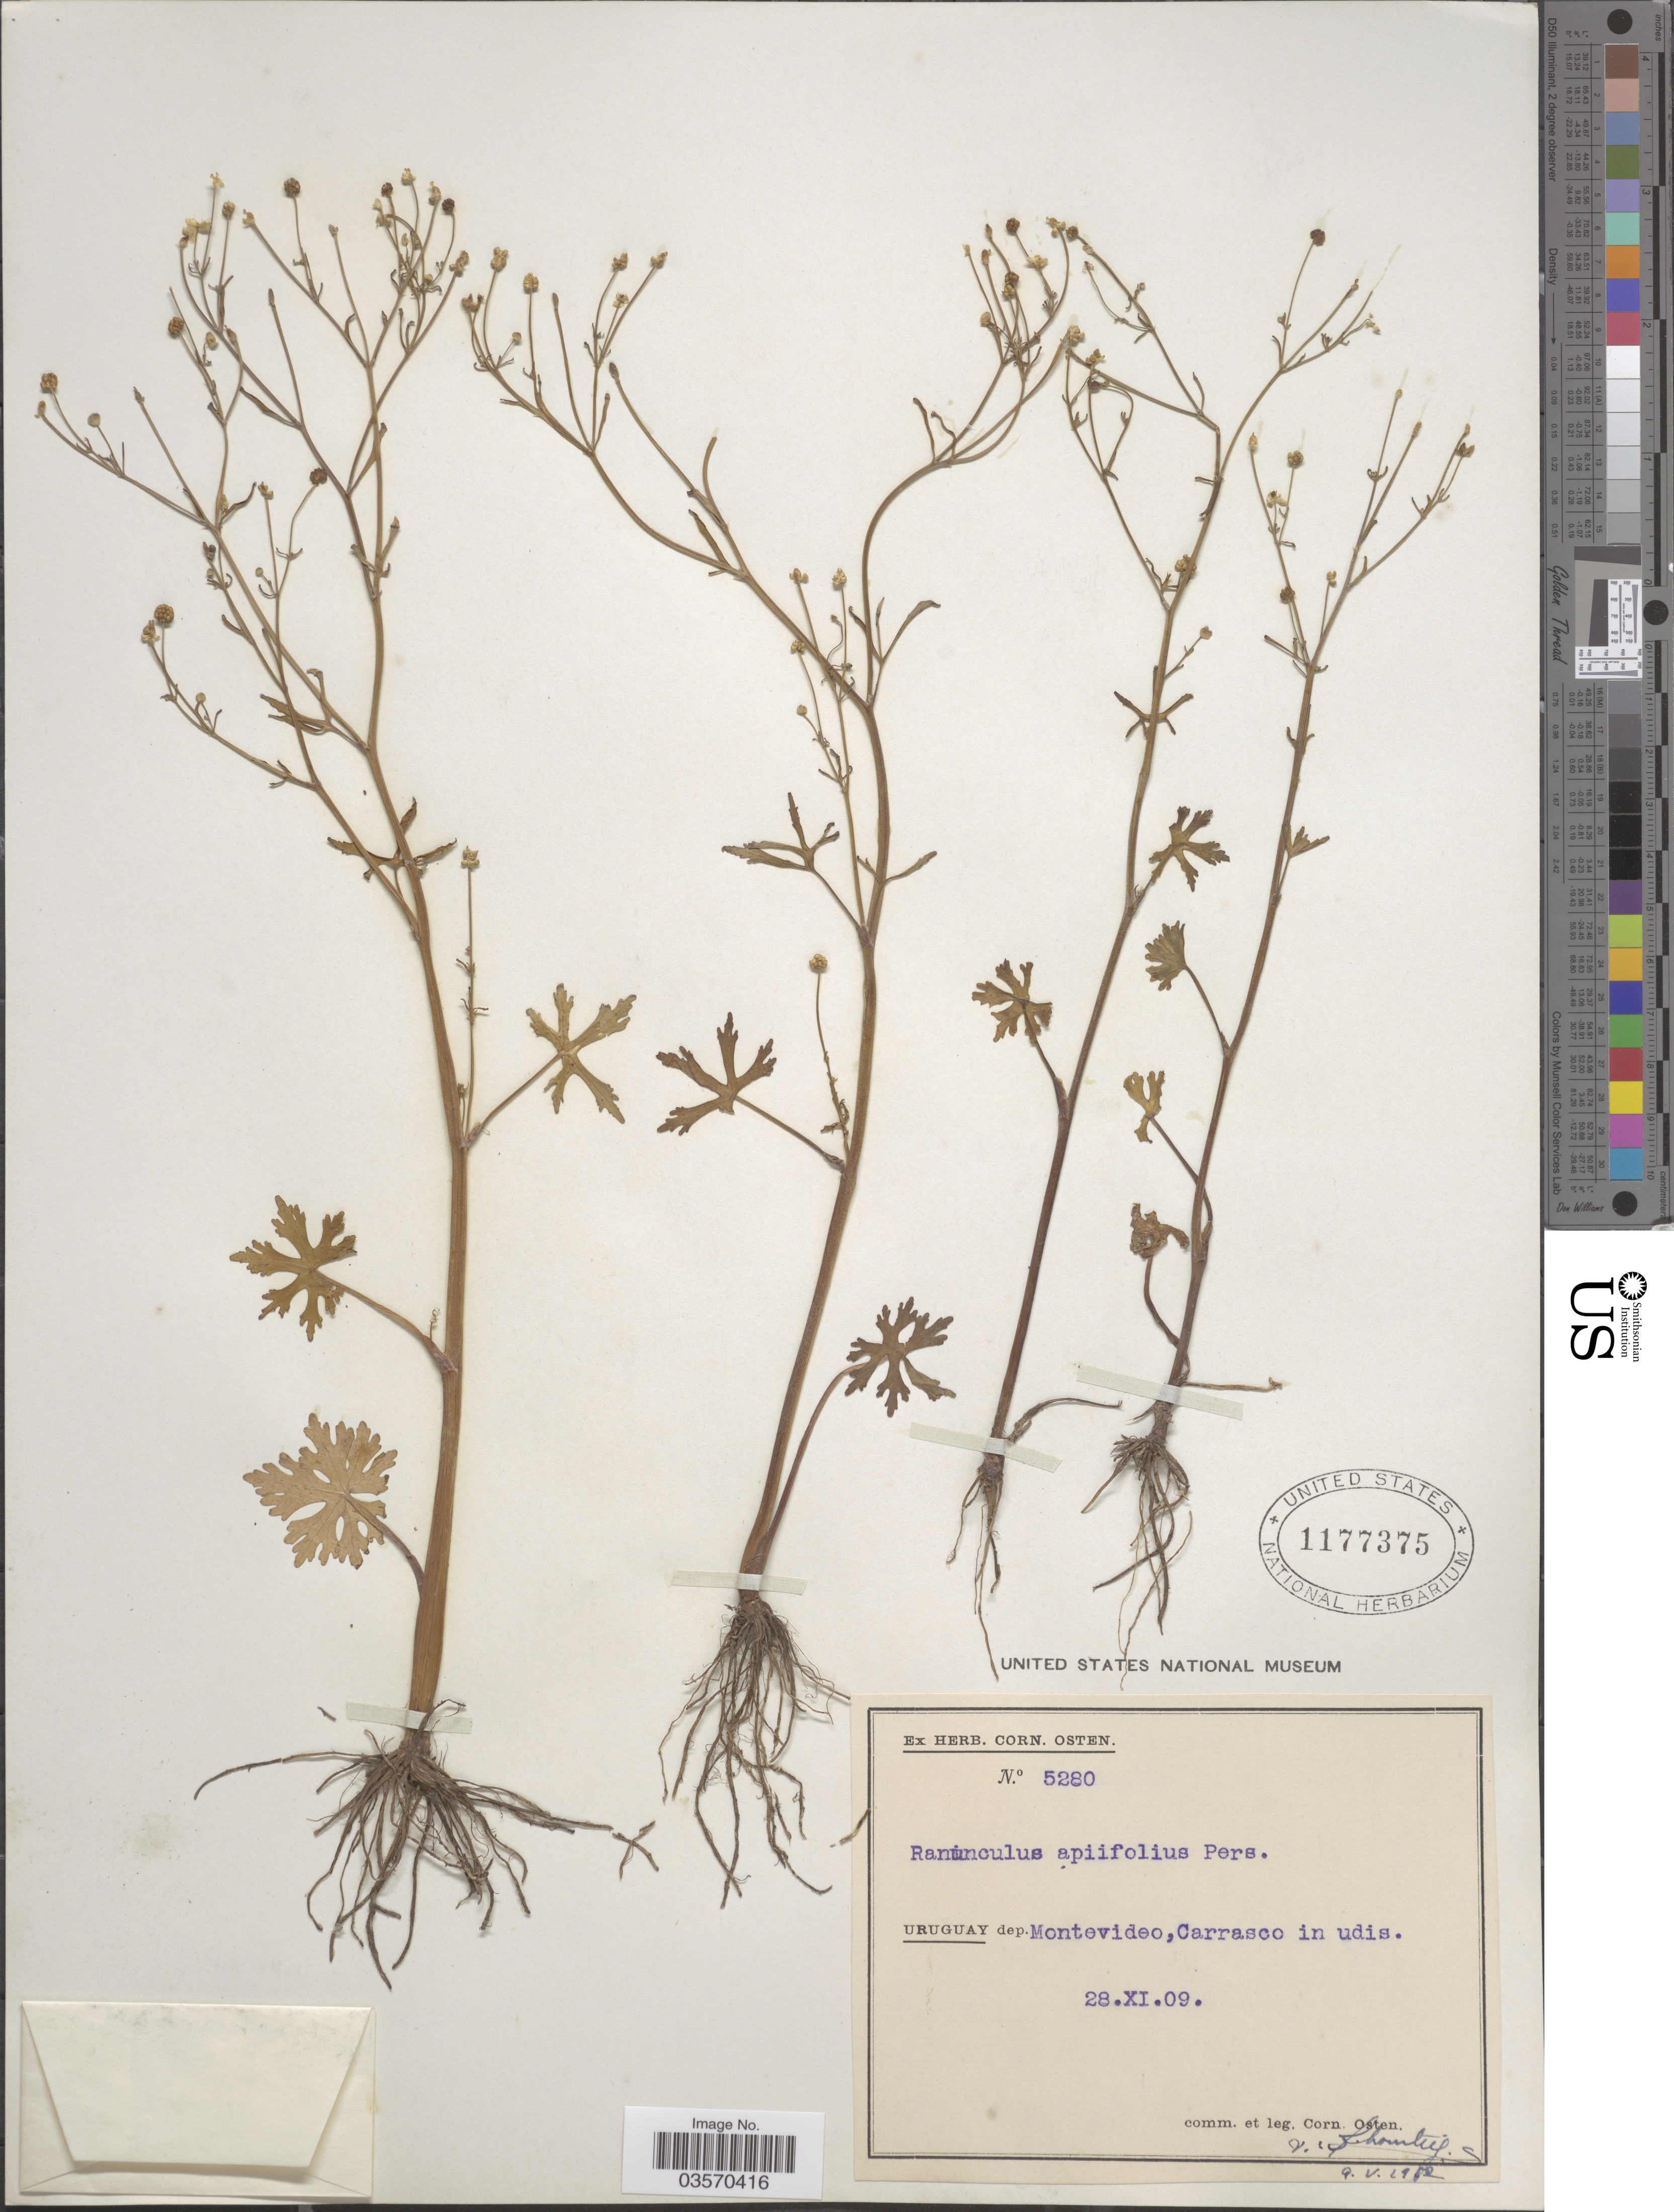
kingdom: Plantae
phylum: Tracheophyta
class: Magnoliopsida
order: Ranunculales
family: Ranunculaceae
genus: Ranunculus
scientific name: Ranunculus apiifolius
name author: Pers.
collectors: C. Osten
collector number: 5280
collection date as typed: Transcribed d/m/y: 28/11/9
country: Uruguay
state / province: Montevideo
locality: Dep. Montevideo, Carrasco in udis.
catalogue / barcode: US 1177375